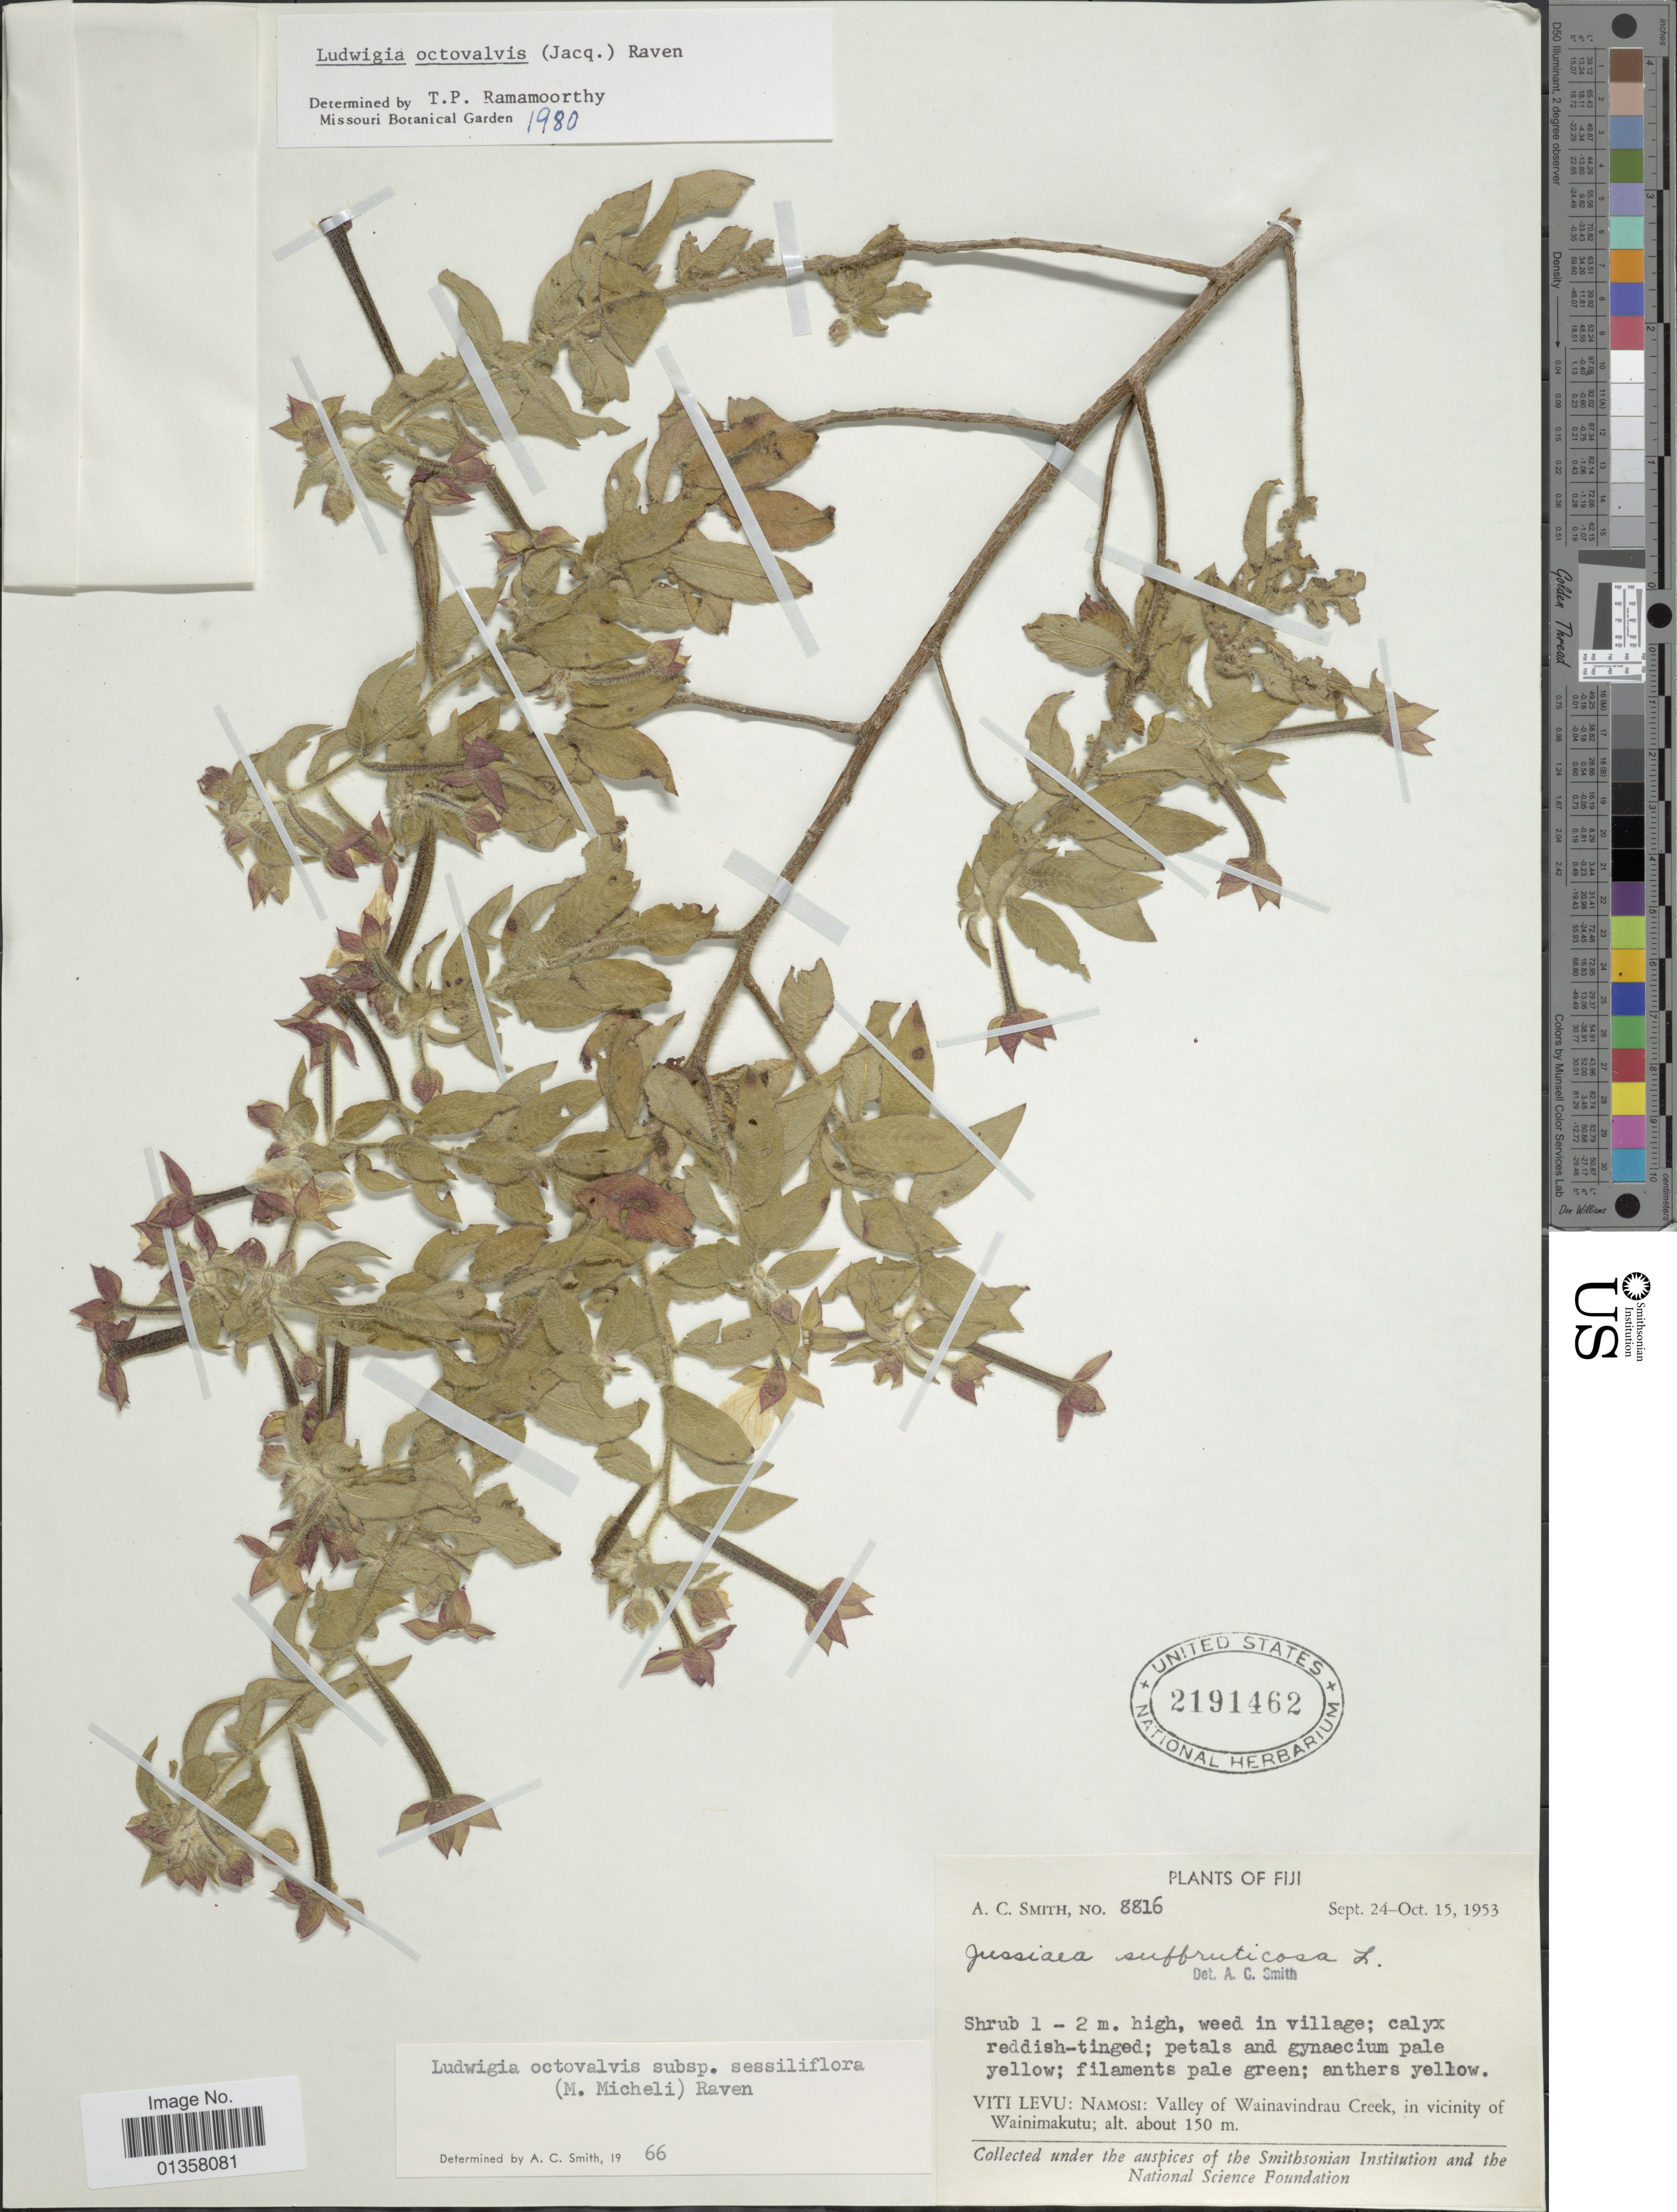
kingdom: Plantae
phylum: Tracheophyta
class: Magnoliopsida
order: Myrtales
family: Onagraceae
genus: Ludwigia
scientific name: Ludwigia octovalvis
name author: (Jacq.) P.H. Raven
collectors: A. C. Smith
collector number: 8816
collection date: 1953-09-24/1953-10-15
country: Fiji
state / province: Central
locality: Viti Levu: Namosi: Valley of Wainavindrau Creek, in vicinity of Wainimakutu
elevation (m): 150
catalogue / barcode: US 2191462